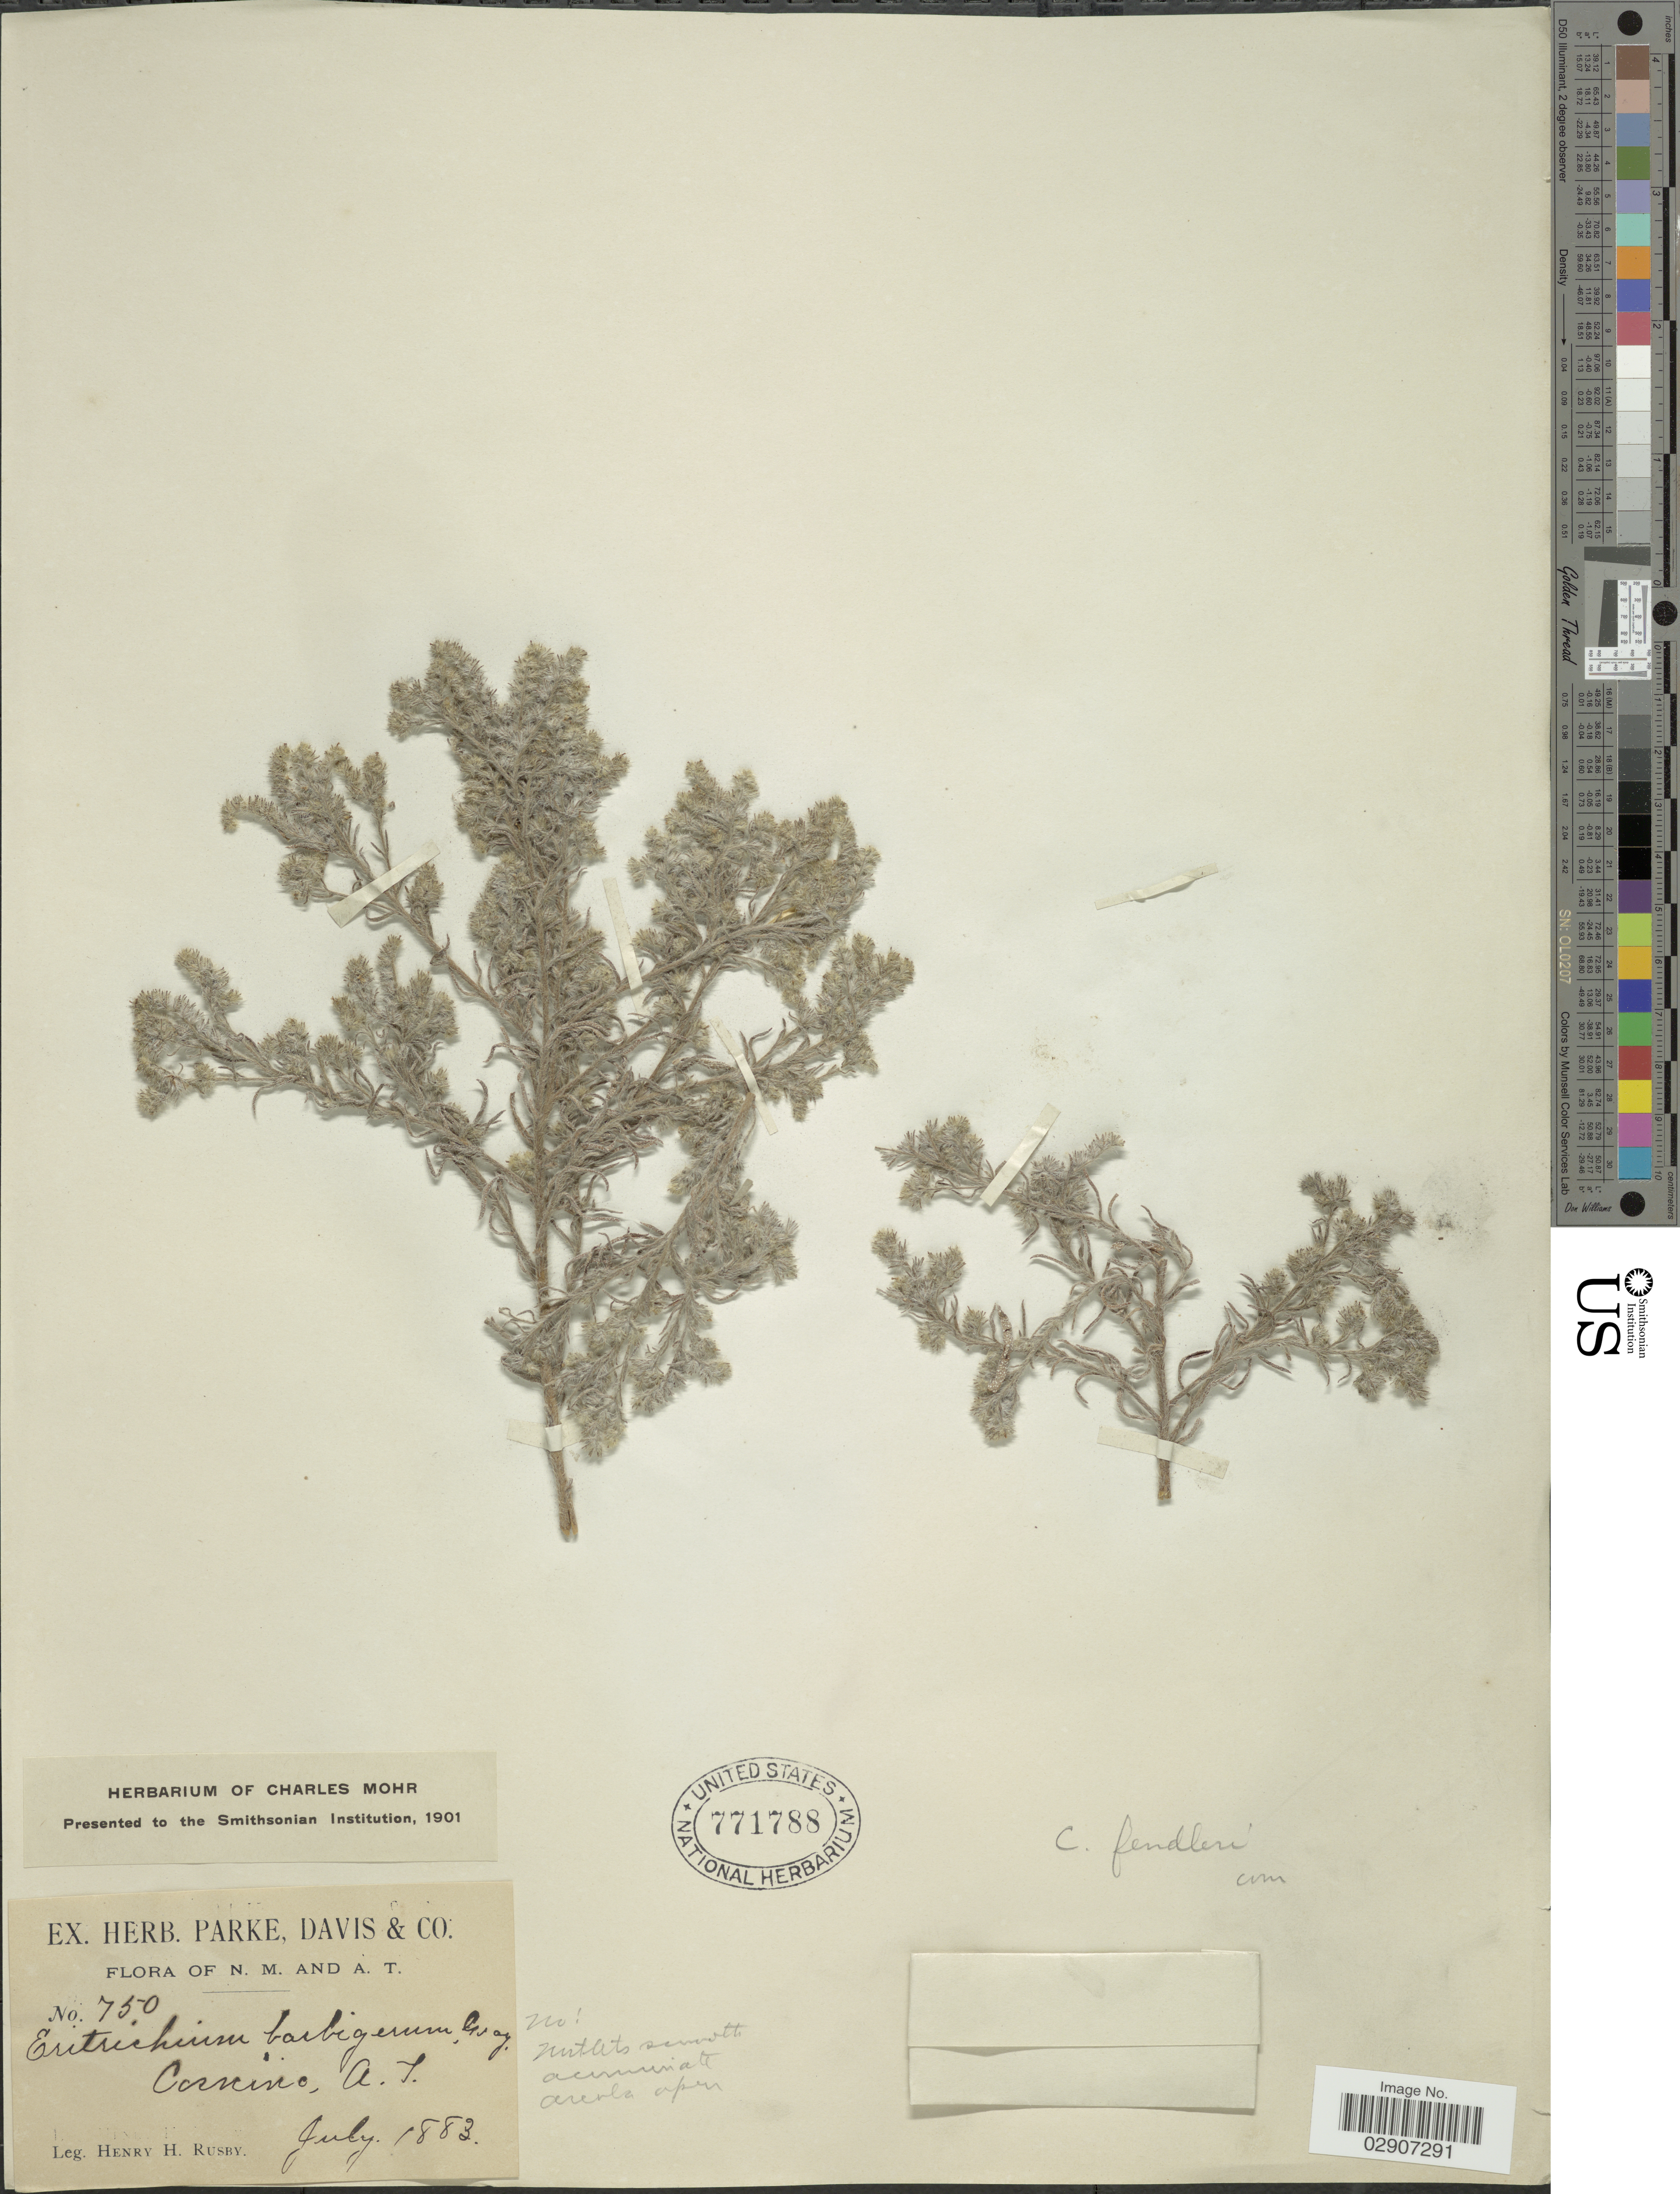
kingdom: Plantae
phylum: Tracheophyta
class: Magnoliopsida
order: Boraginales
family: Boraginaceae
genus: Cryptantha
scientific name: Cryptantha fendleri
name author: (A. Gray) Greene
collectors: H. H. Rusby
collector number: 750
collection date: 1883-07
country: United States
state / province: Arizona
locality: Casnino, A.T.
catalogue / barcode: US 771788